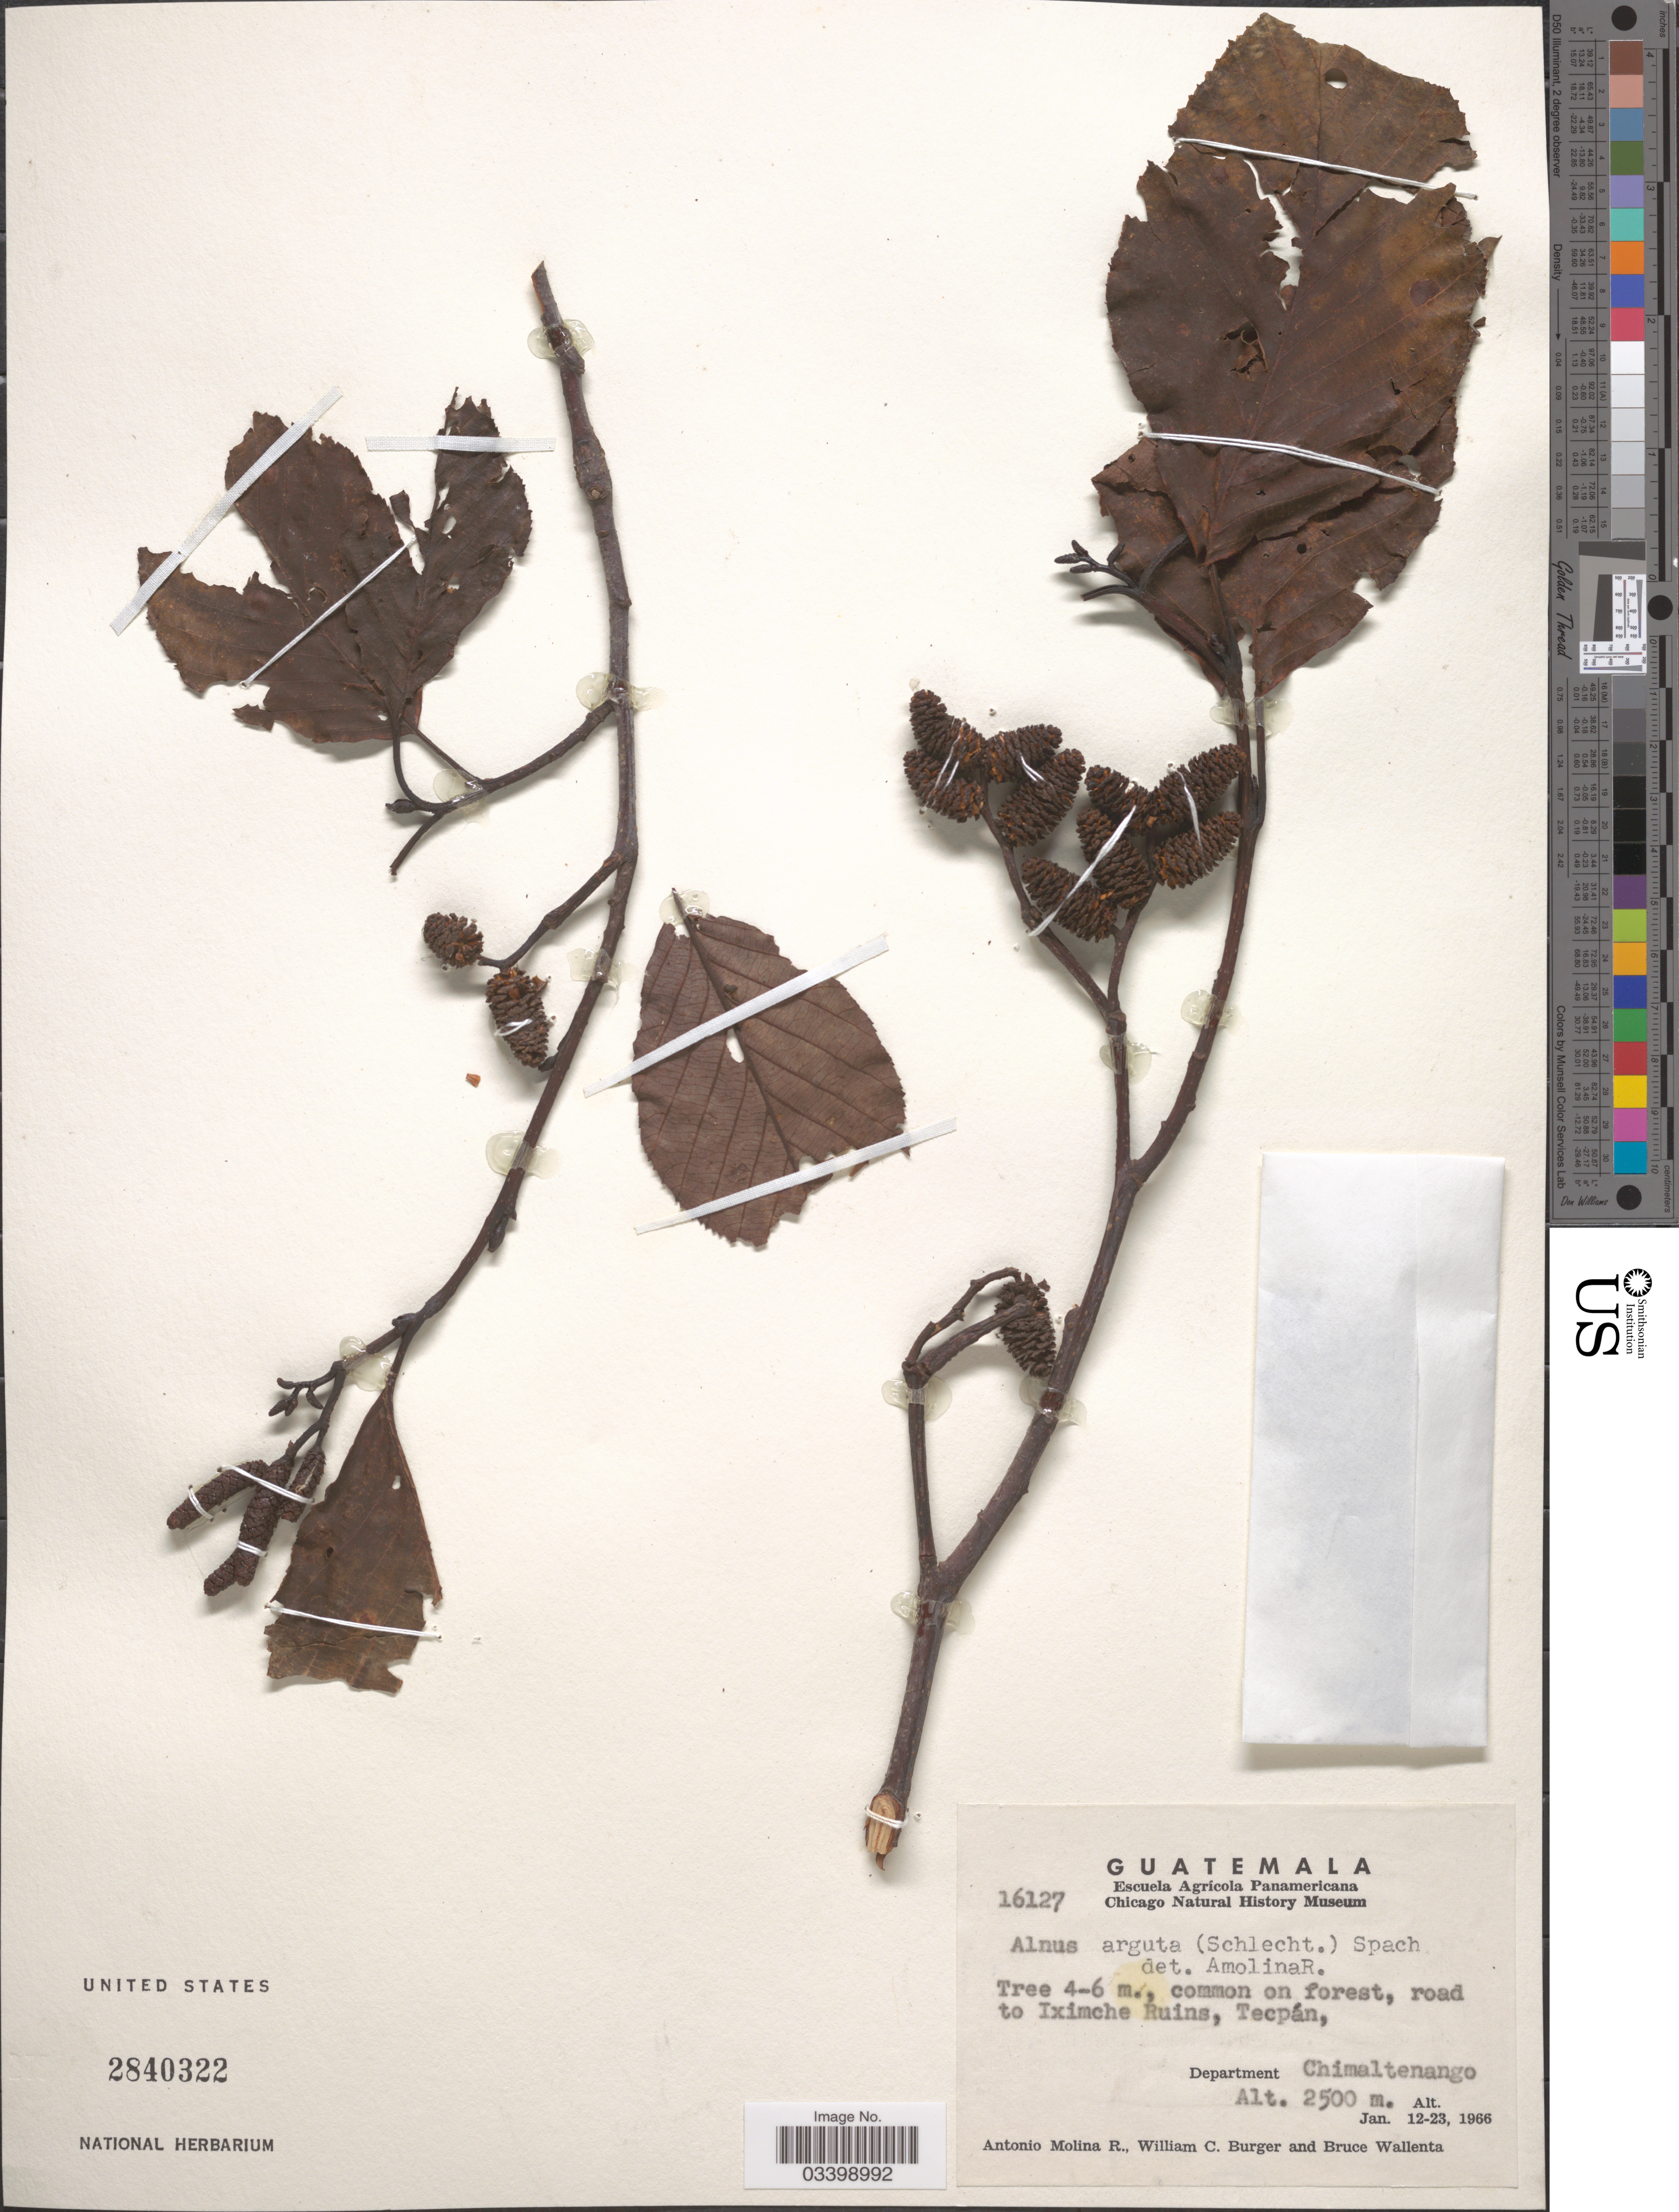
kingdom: Plantae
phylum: Tracheophyta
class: Magnoliopsida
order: Fagales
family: Betulaceae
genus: Alnus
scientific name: Alnus acuminata subsp. arguta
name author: (Schltdl.) Furlow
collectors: A. Molina R., W. Burger & B. Wallenta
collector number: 16127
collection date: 1966-01-12/1966-01-23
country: Guatemala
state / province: Chimaltenango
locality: Road to Iximche Ruins, Tecpán, Department Chimaltenango.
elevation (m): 2500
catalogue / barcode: US 2840322